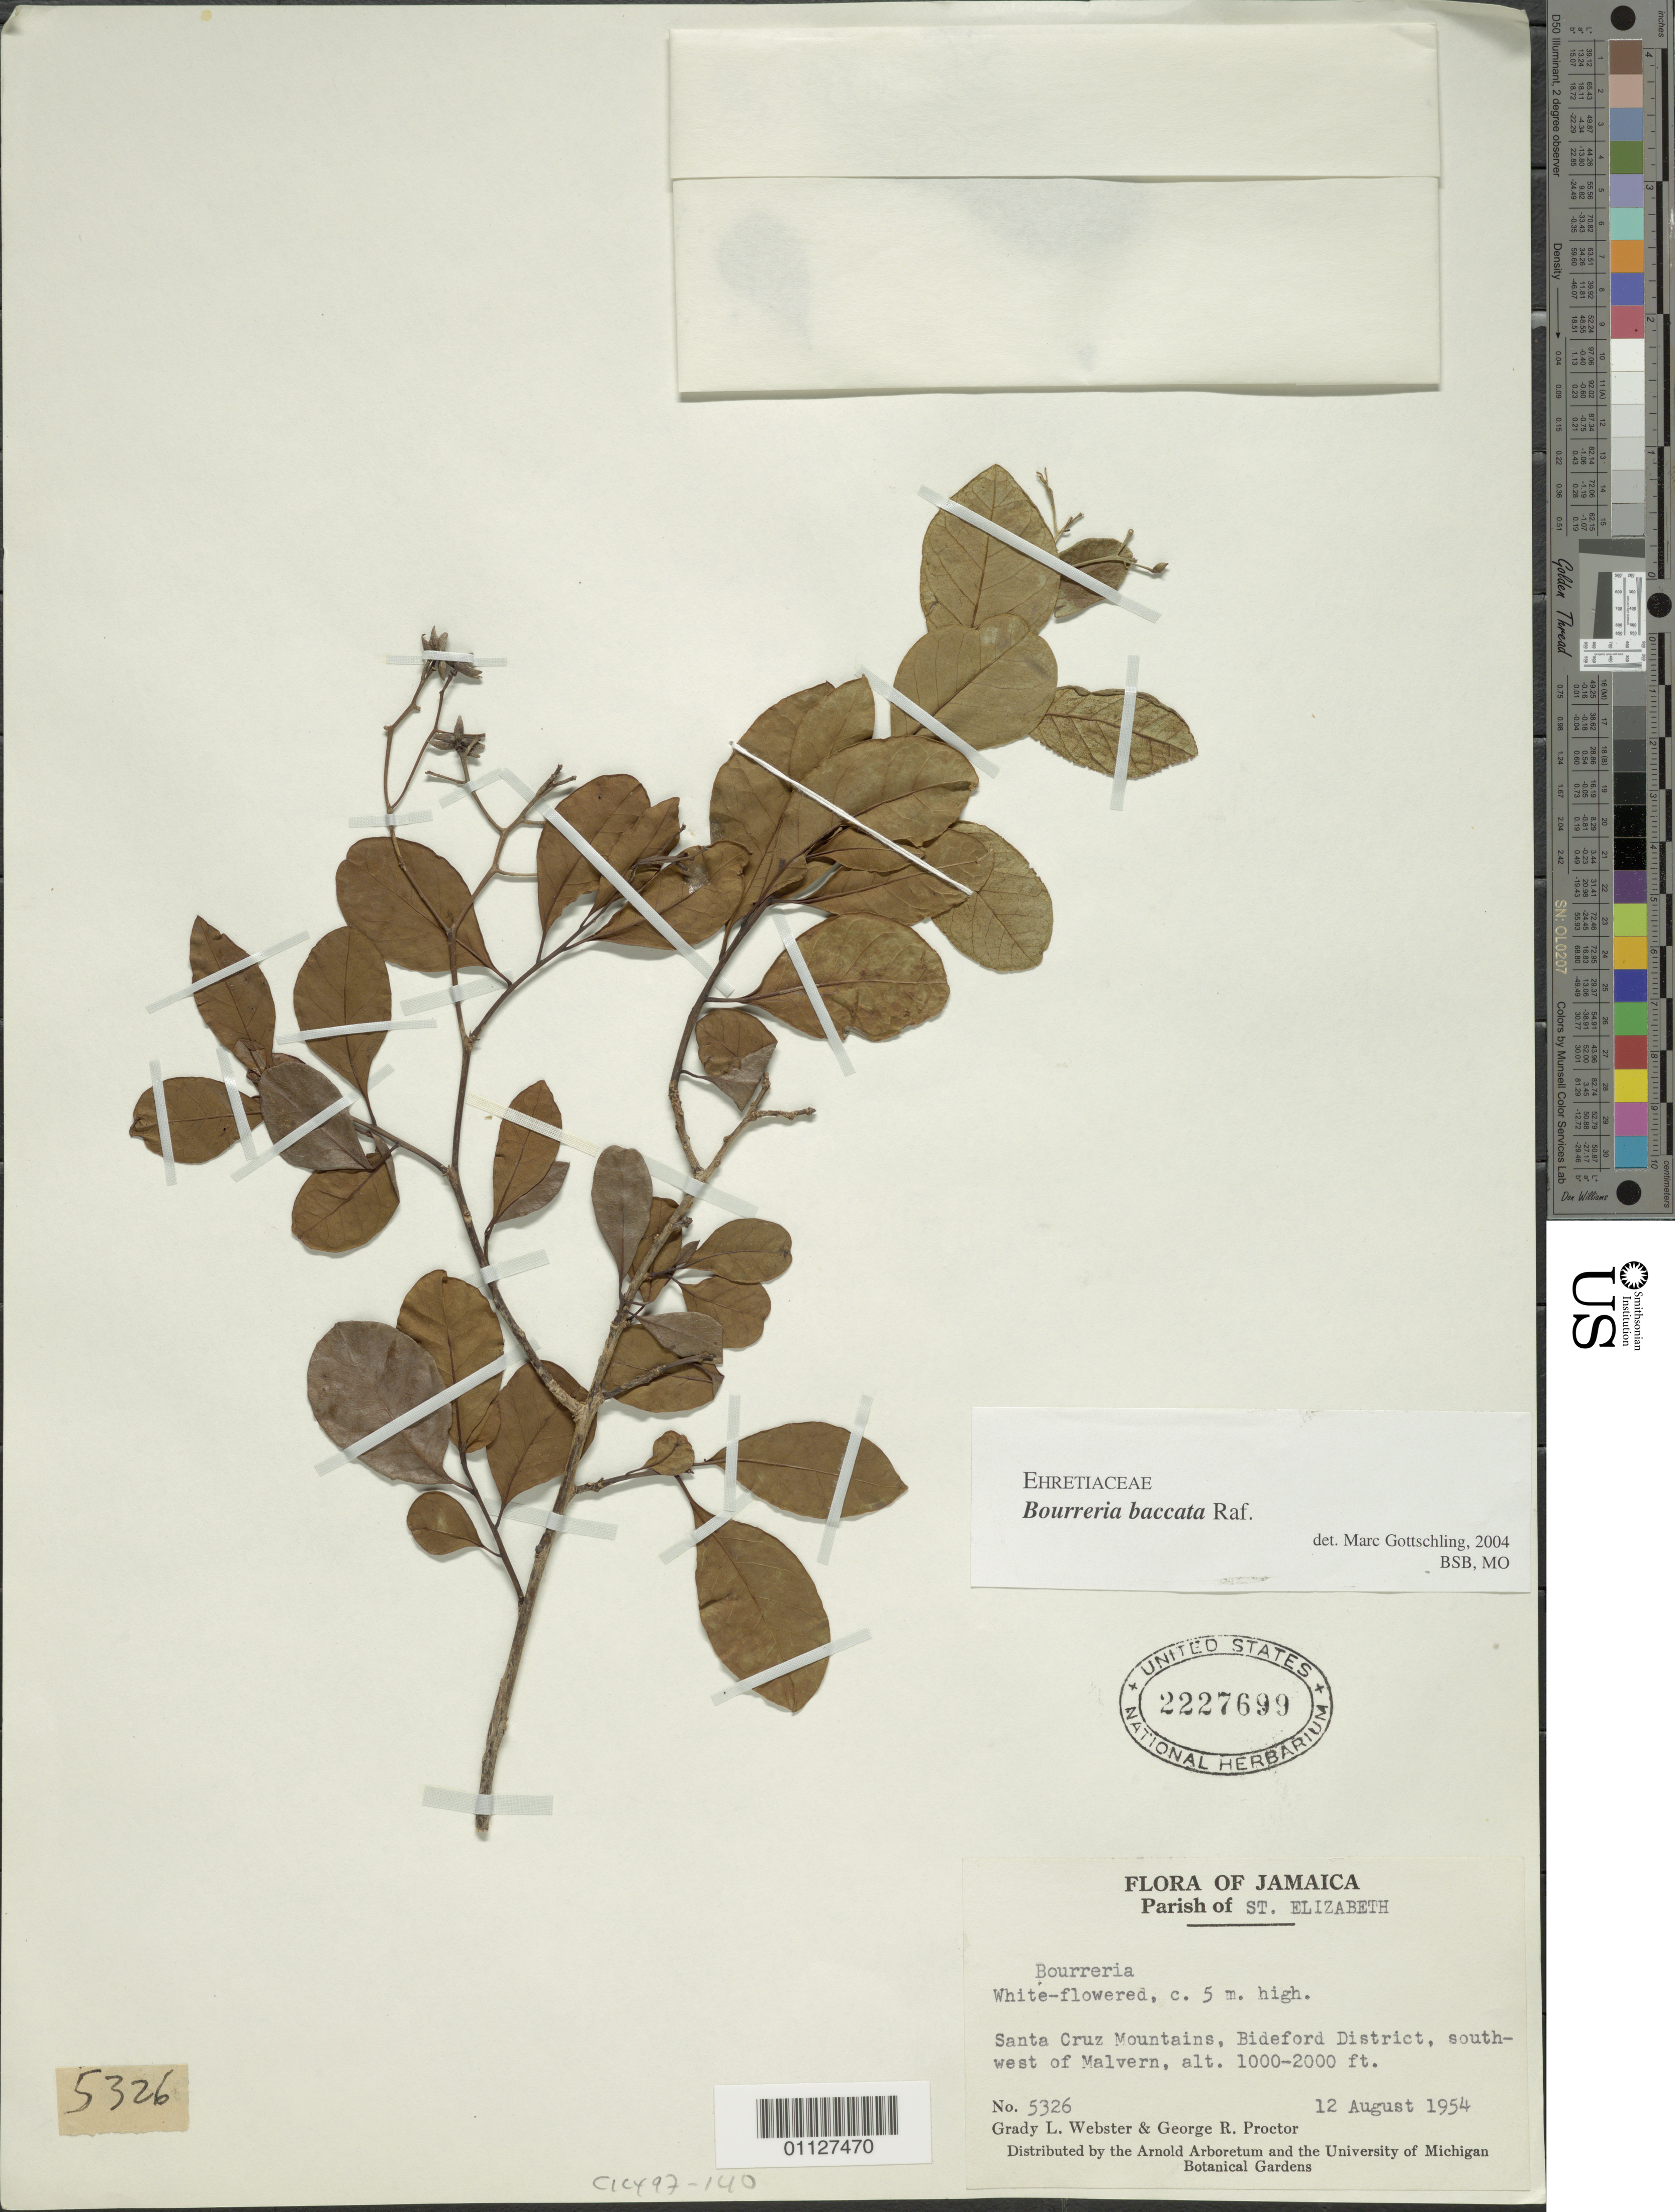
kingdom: Plantae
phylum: Tracheophyta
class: Magnoliopsida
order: Boraginales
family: Ehretiaceae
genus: Bourreria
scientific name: Bourreria baccata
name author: Raf.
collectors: G. L. Webster & G. R. Proctor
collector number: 5326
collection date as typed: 12 Aug 1954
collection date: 1954-08-12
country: Jamaica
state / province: Saint Elizabeth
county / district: Bideford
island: Jamaica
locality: Santa Cruz Mountains, SW of Malvern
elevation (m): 305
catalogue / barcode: US 2227699